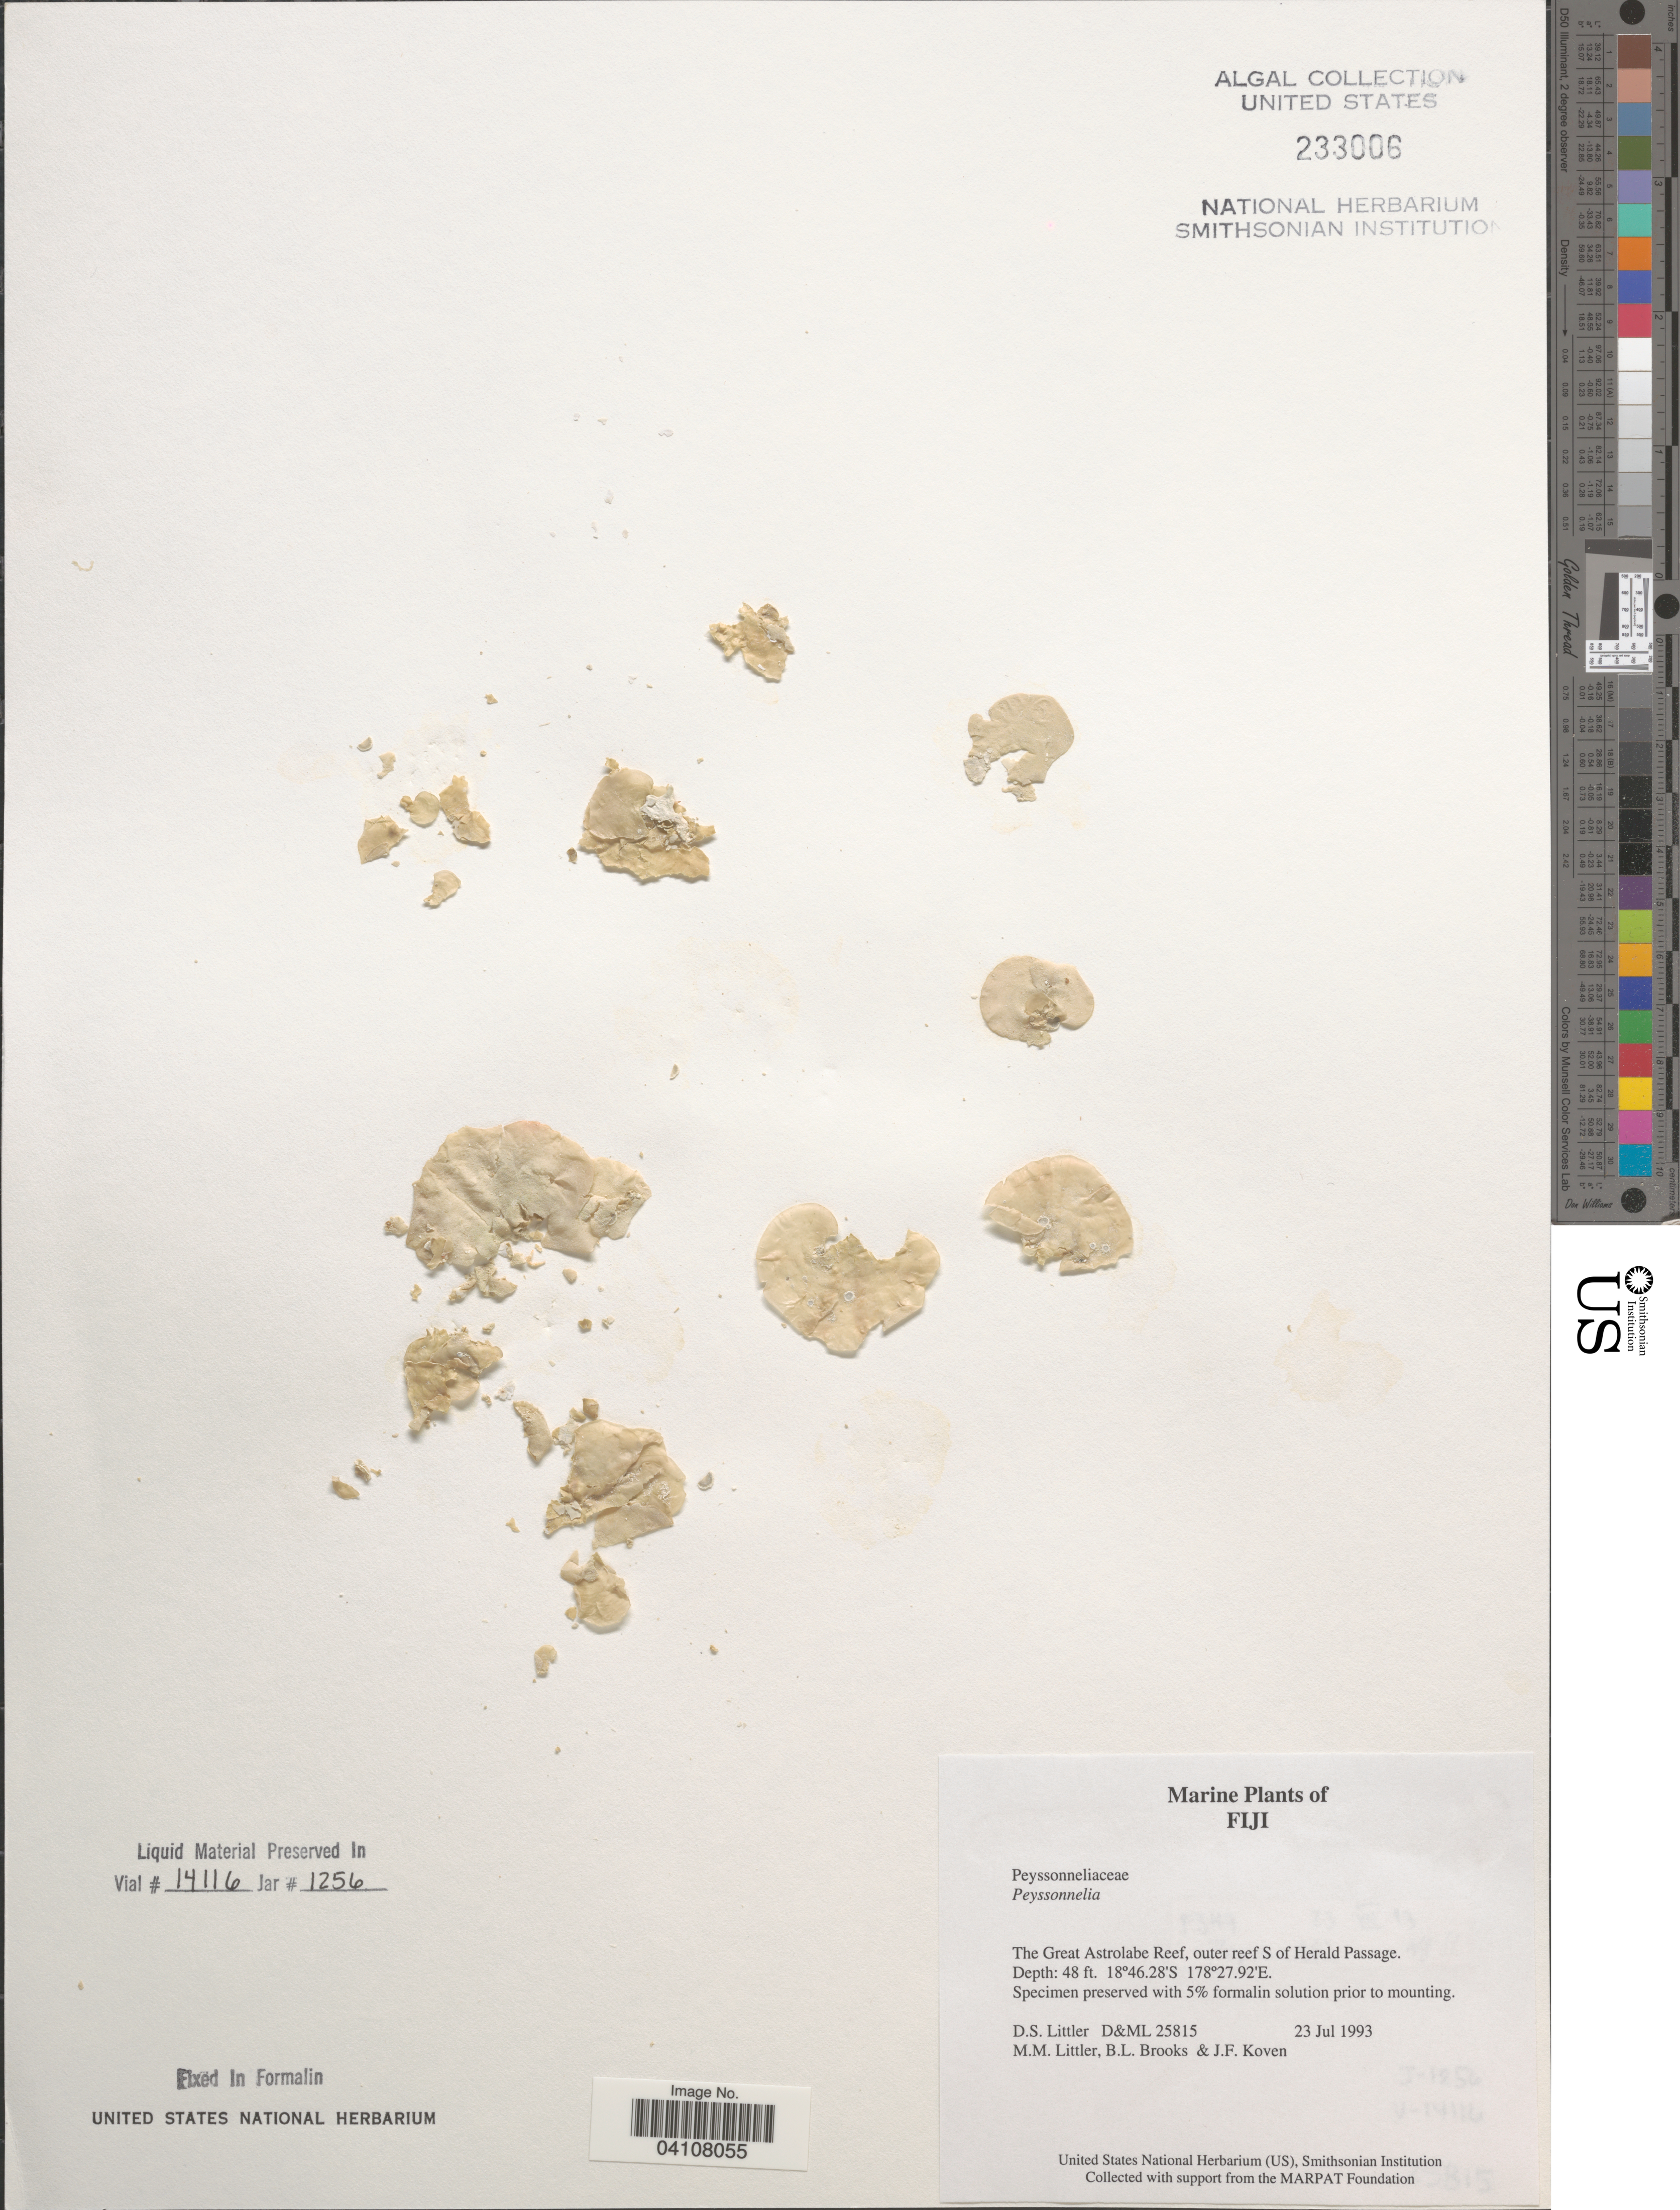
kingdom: Plantae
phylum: Rhodophyta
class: Florideophyceae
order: Peyssonneliales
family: Peyssonneliaceae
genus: Peyssonnelia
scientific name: Peyssonnelia sp.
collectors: D. S. Littler, B. Brooks & J. Koven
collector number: D&ML25815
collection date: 1993-07-23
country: Fiji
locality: The Great Astrolabe Reef, outer reef S of Herald Passage.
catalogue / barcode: US 233006